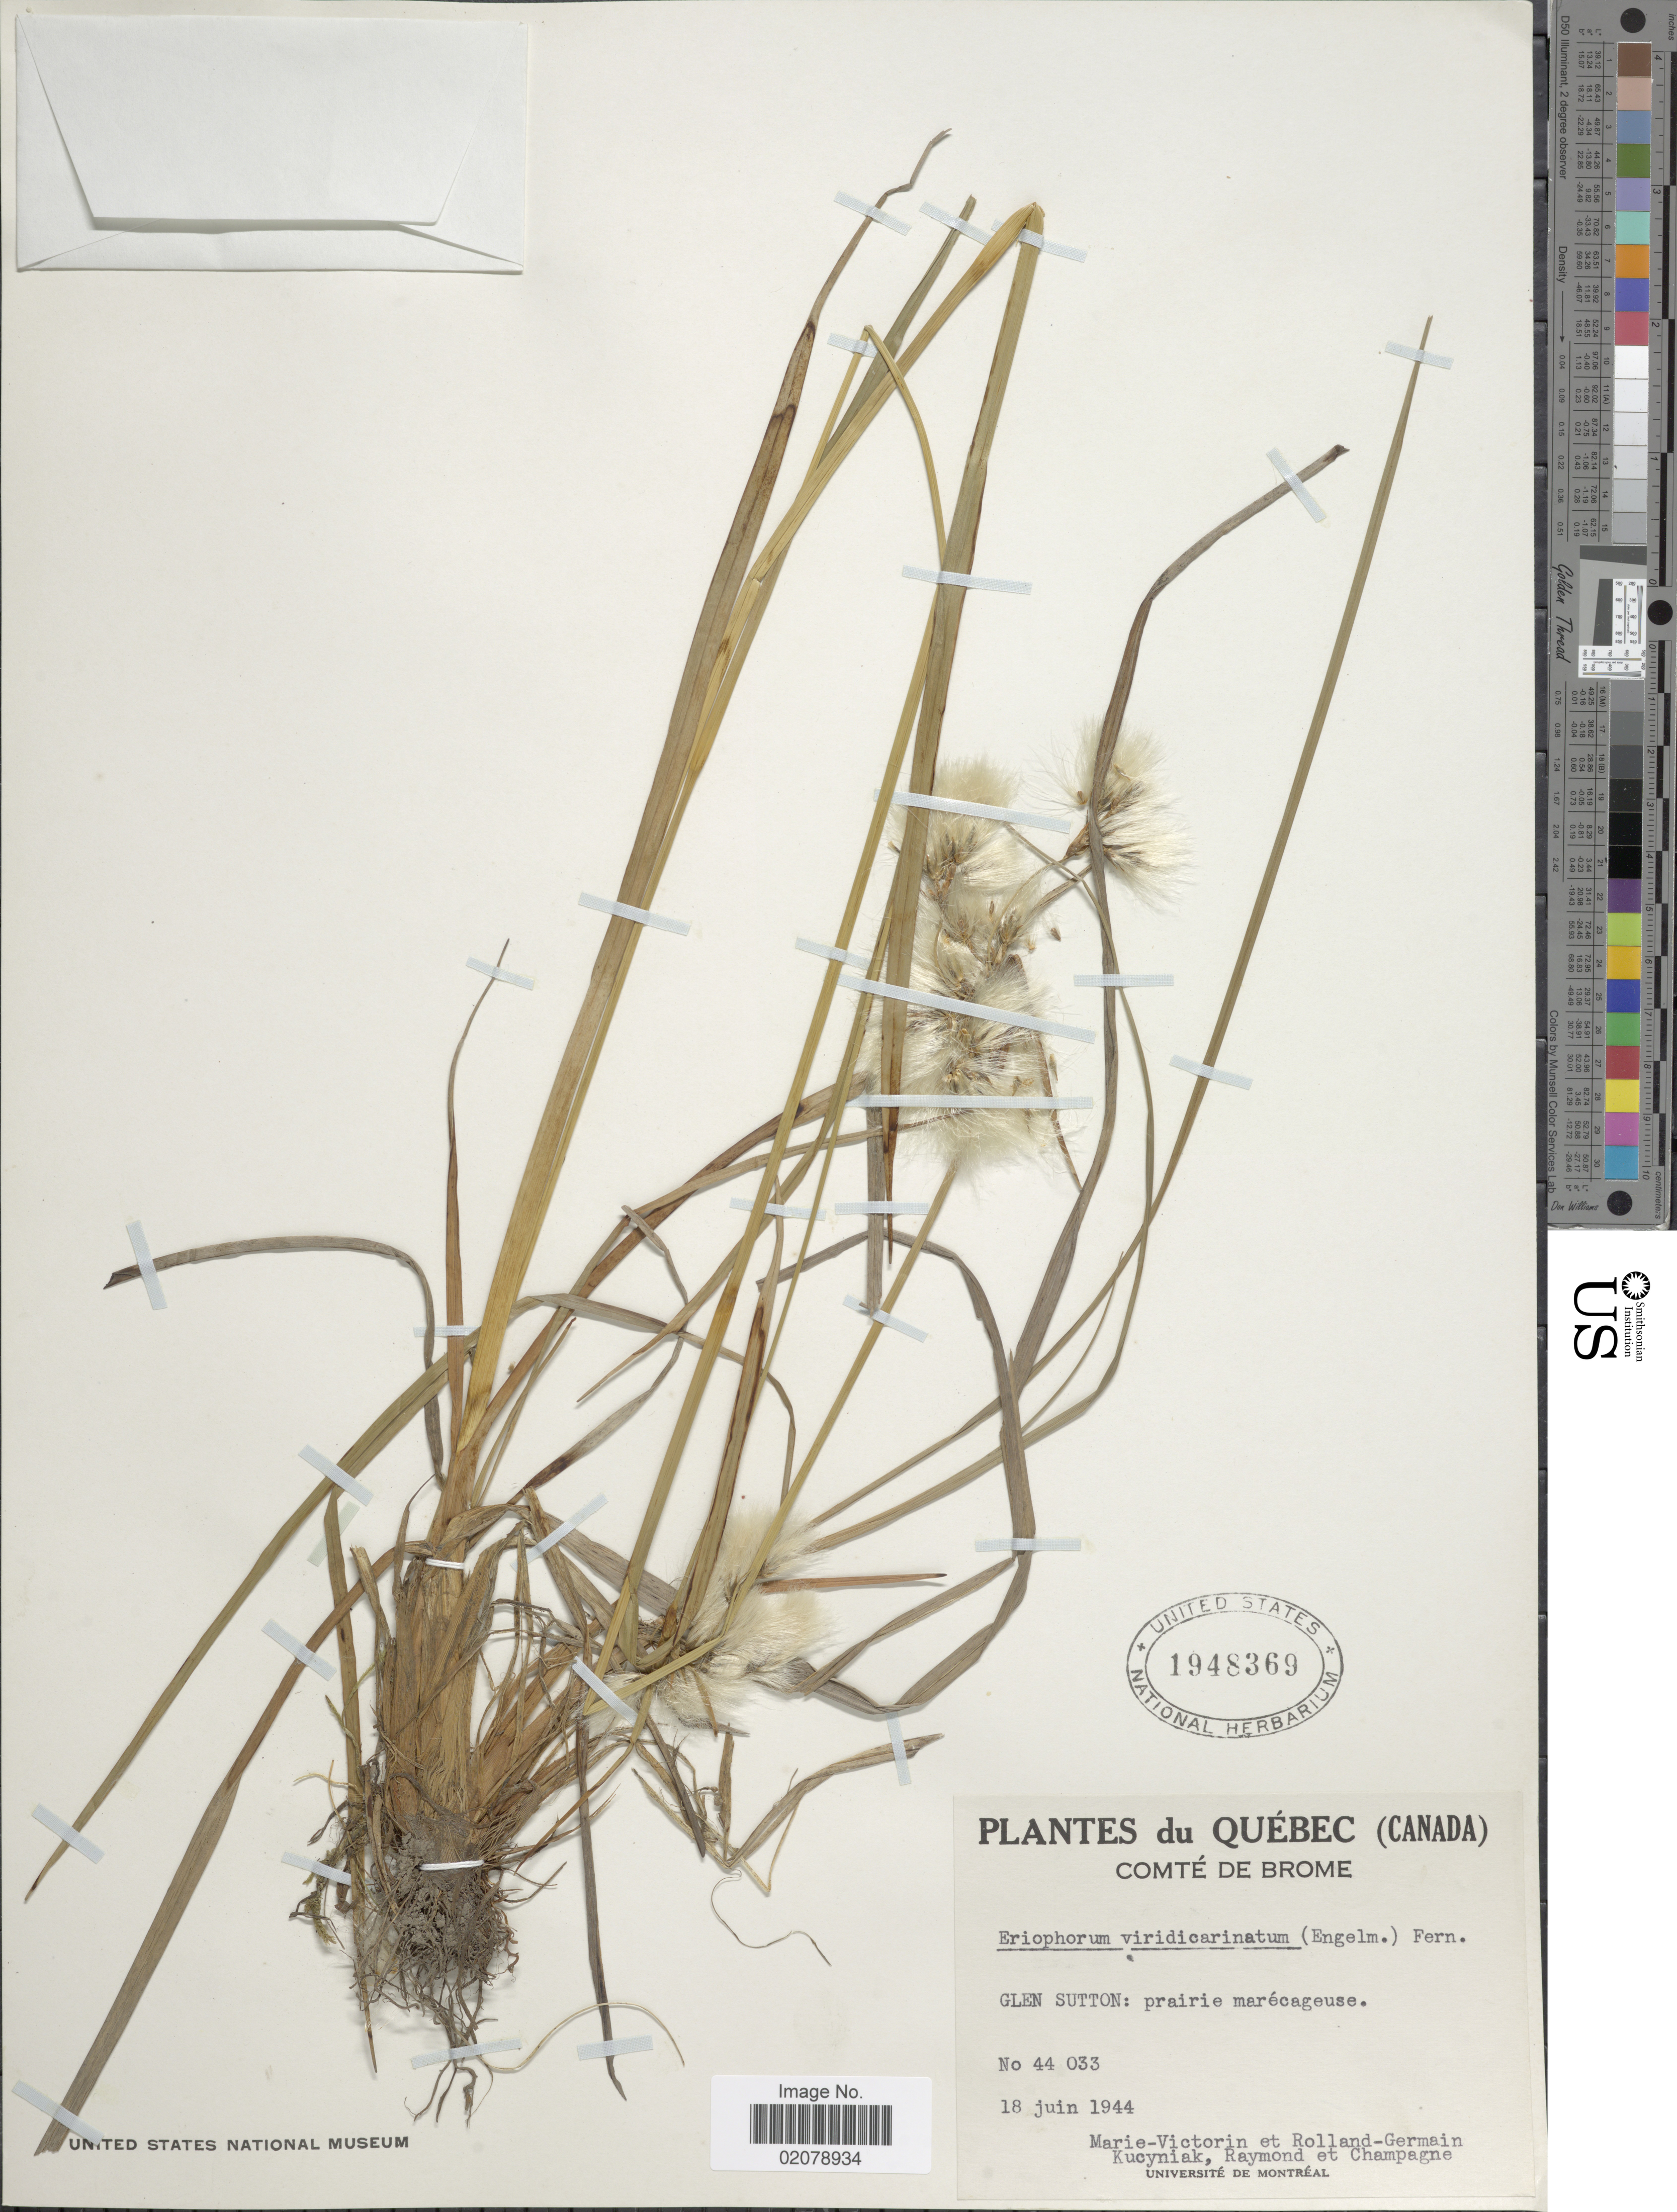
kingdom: Plantae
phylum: Tracheophyta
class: Liliopsida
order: Poales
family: Cyperaceae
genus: Eriophorum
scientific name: Eriophorum viridicarinatum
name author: (Englem.) Fernald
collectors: -. Marie-Victorin, Rolland-Germain, Kucyniak, -. Raymond & Champagne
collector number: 44033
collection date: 1944-06-18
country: Canada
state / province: Quebec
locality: Comté de Brome. Glen Sutton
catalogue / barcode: US 1948369